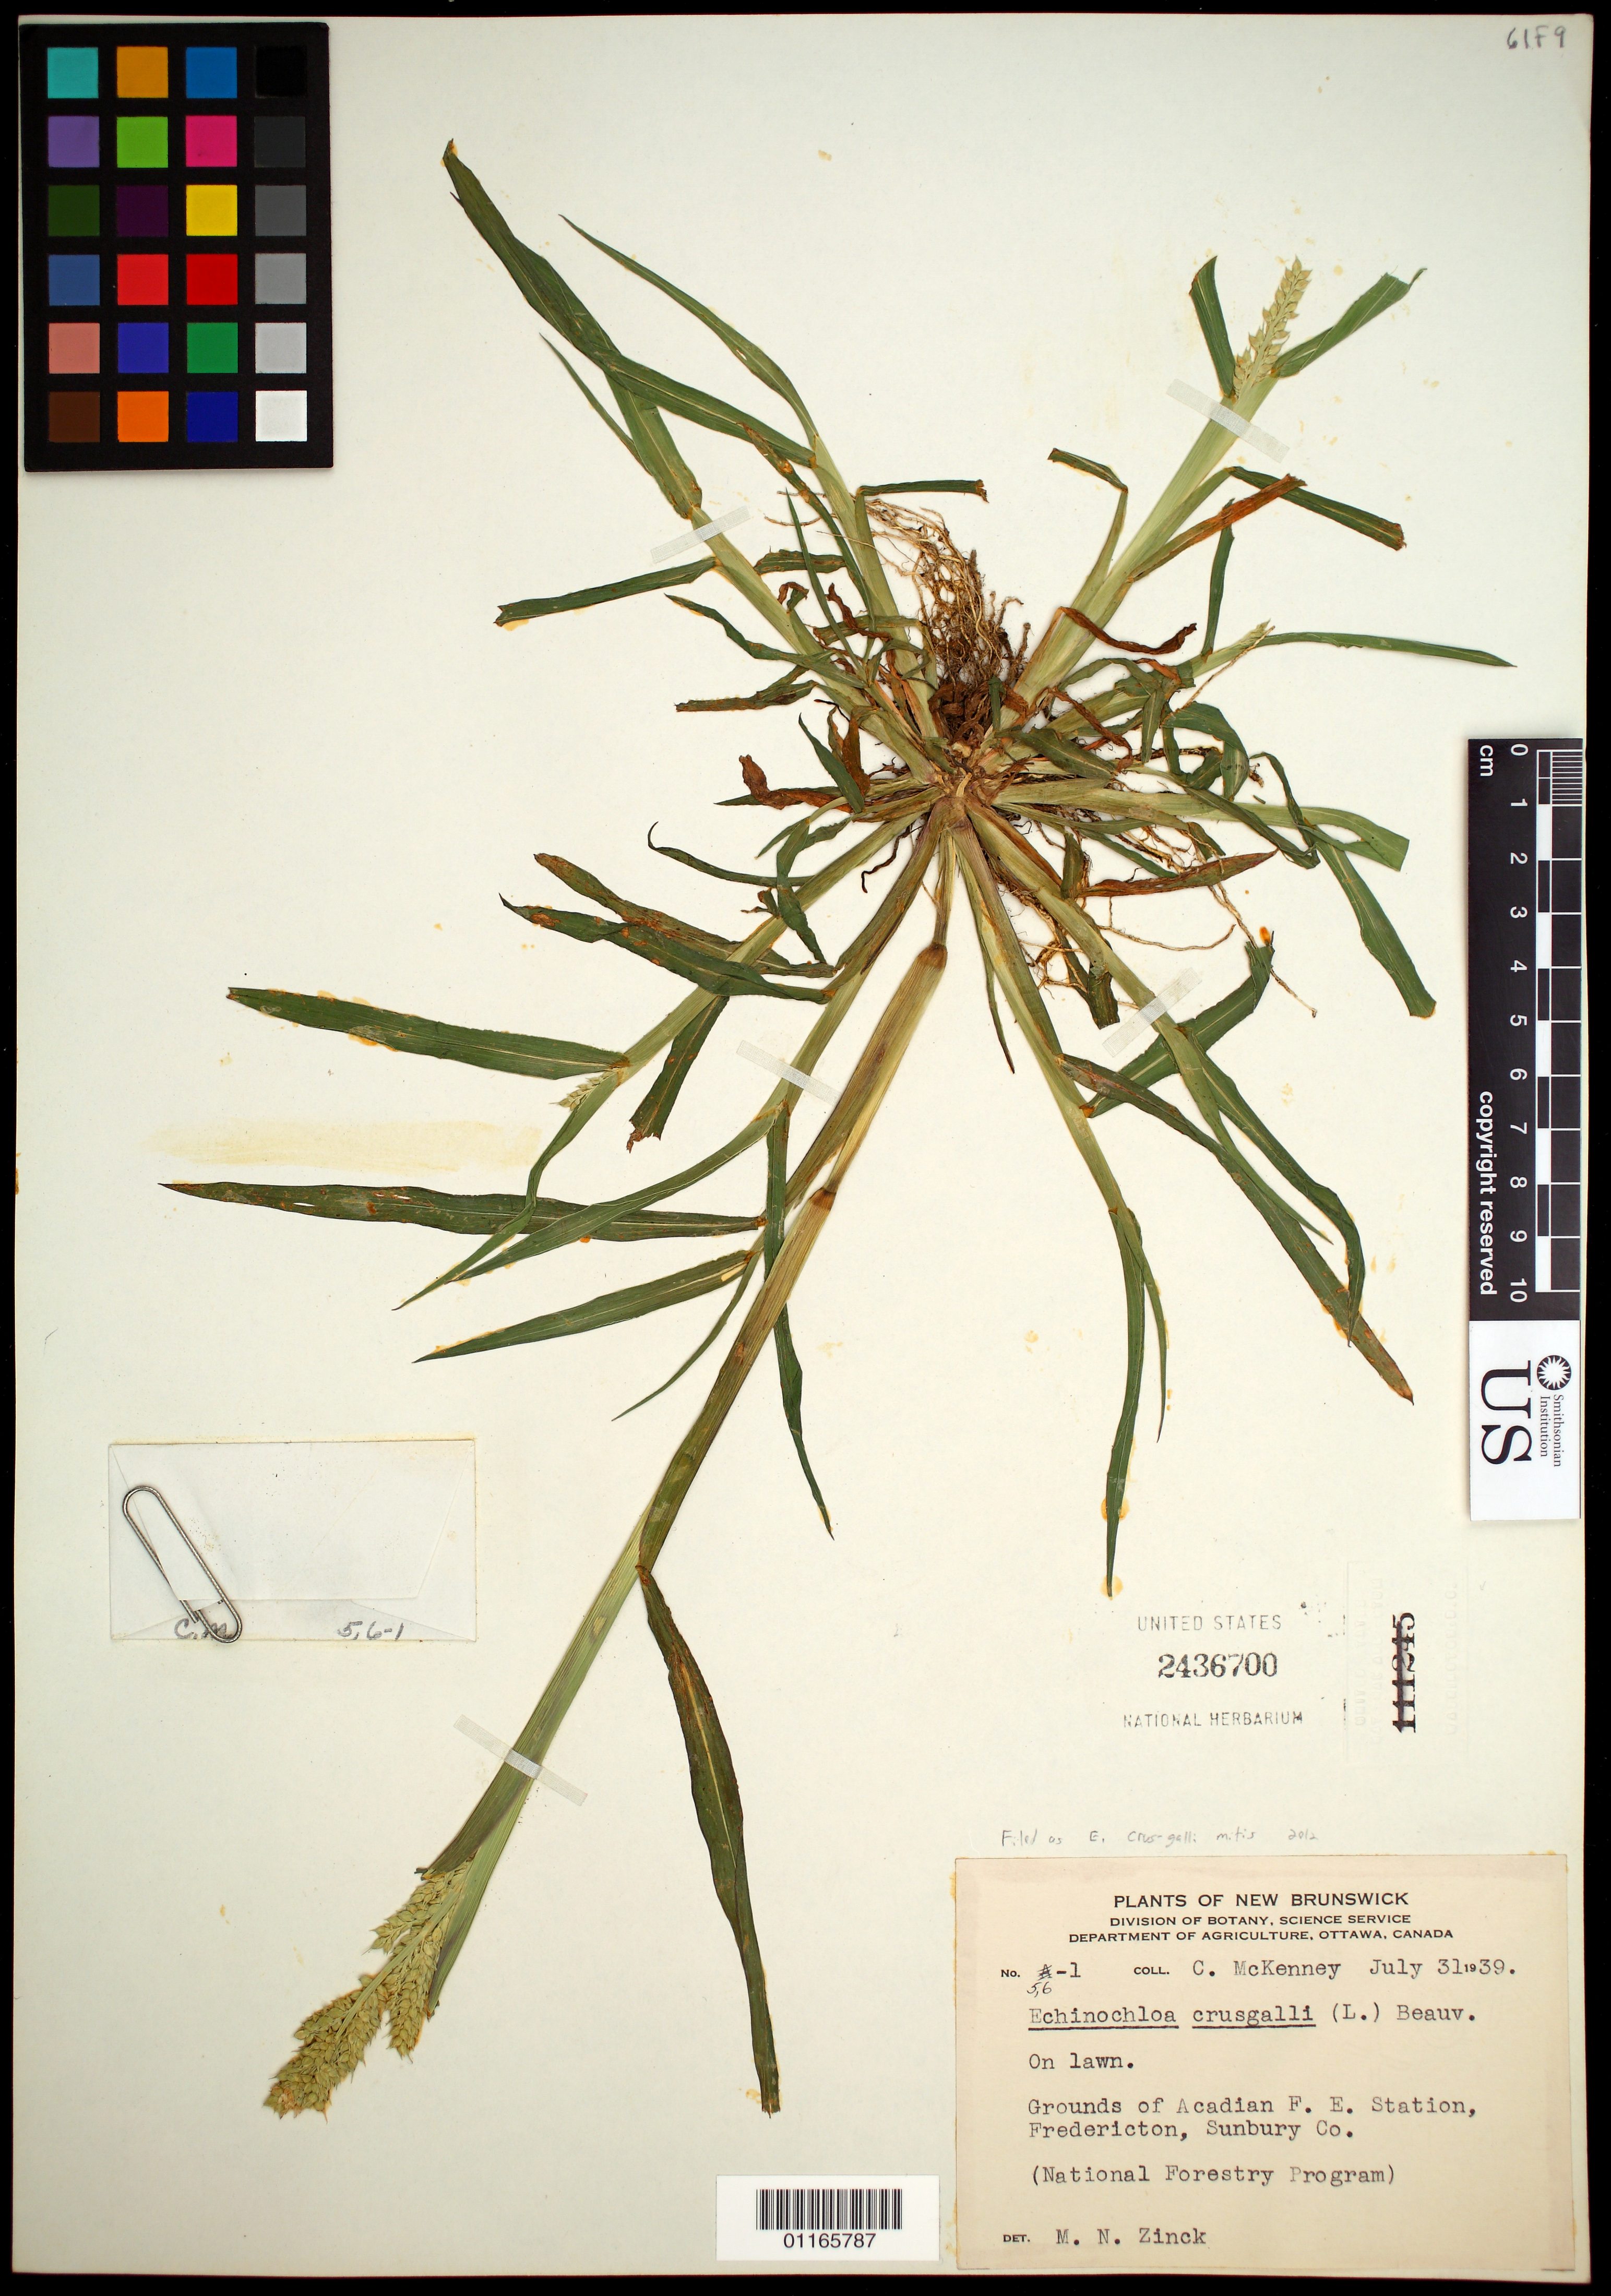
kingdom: Plantae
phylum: Tracheophyta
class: Liliopsida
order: Poales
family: Poaceae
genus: Echinochloa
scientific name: Echinochloa crus-galli var. mitis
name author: (Pursh) Peterm.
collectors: C. McKenney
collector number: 5,6-1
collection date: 1939-07-31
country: Canada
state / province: New Brunswick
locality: Grounds of Acadian F. E. Station, Fredericton, Sunbury Co.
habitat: On lawn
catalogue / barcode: US 2436700